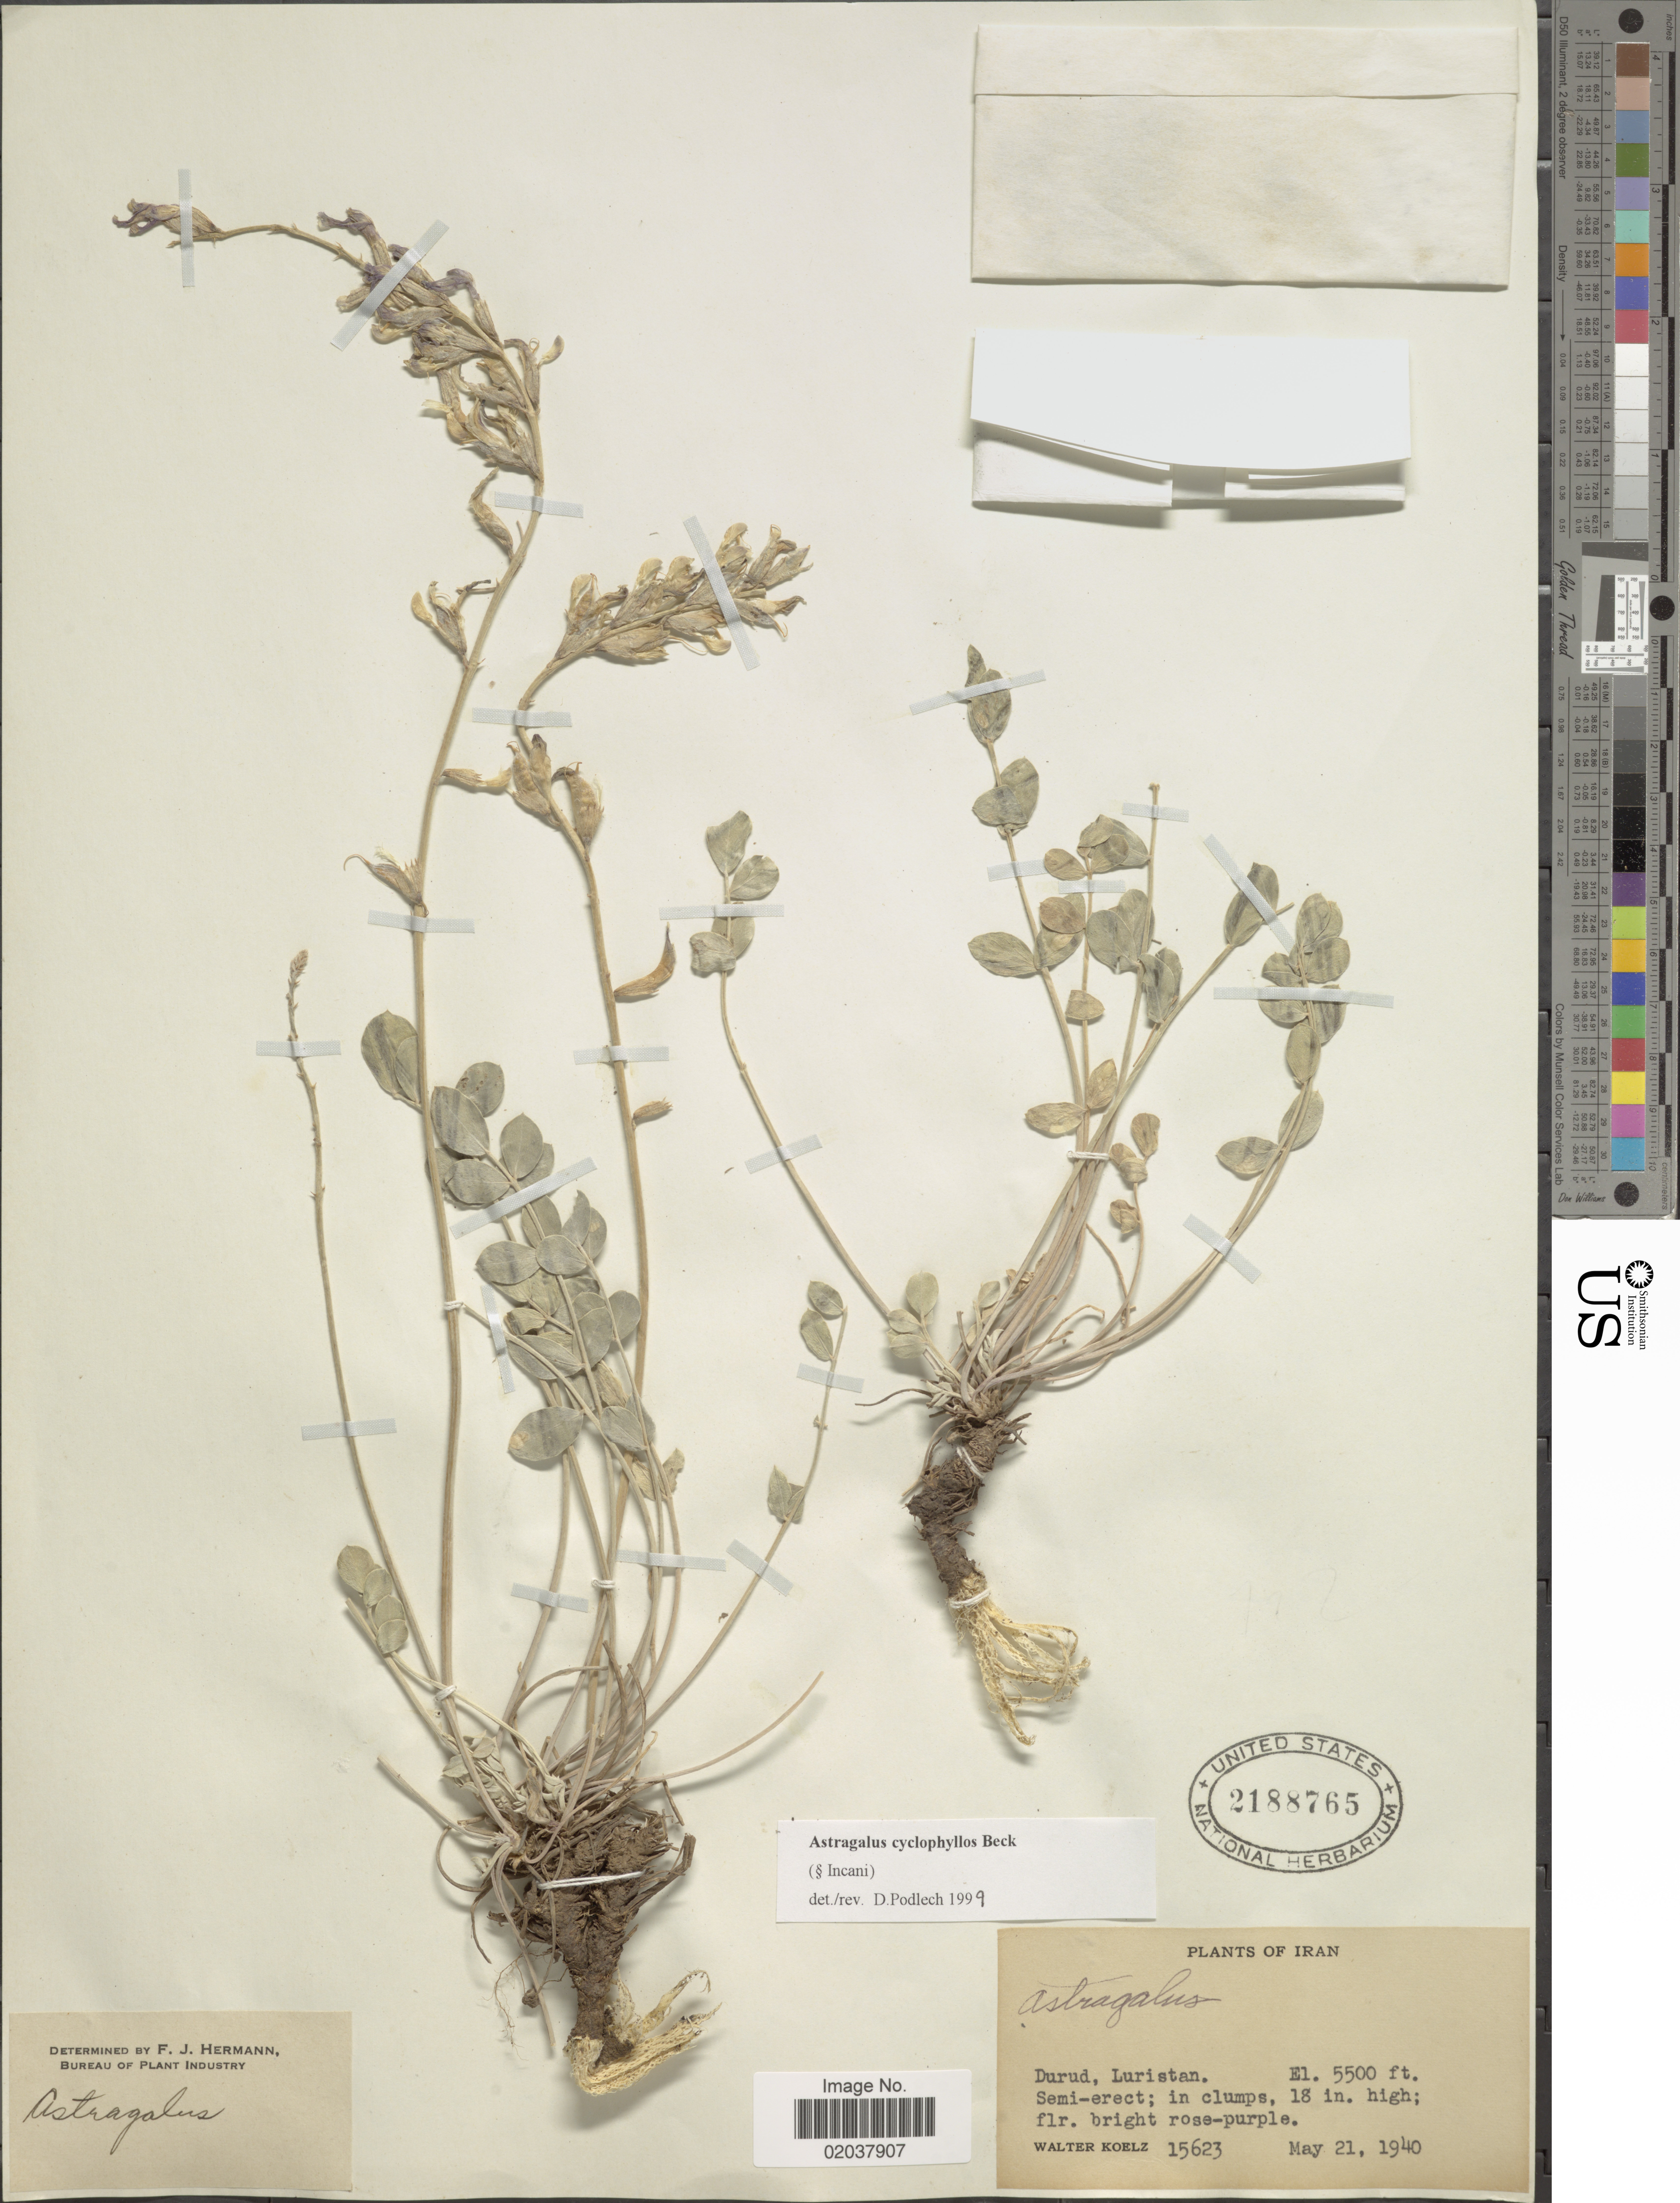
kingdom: Plantae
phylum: Tracheophyta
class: Magnoliopsida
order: Fabales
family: Fabaceae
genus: Astragalus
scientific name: Astragalus cyclophyllos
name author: Beck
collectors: W. N. Koelz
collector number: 15623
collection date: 1940-05-21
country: Iran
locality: Durud, Luristan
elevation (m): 1676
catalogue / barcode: US 2188765